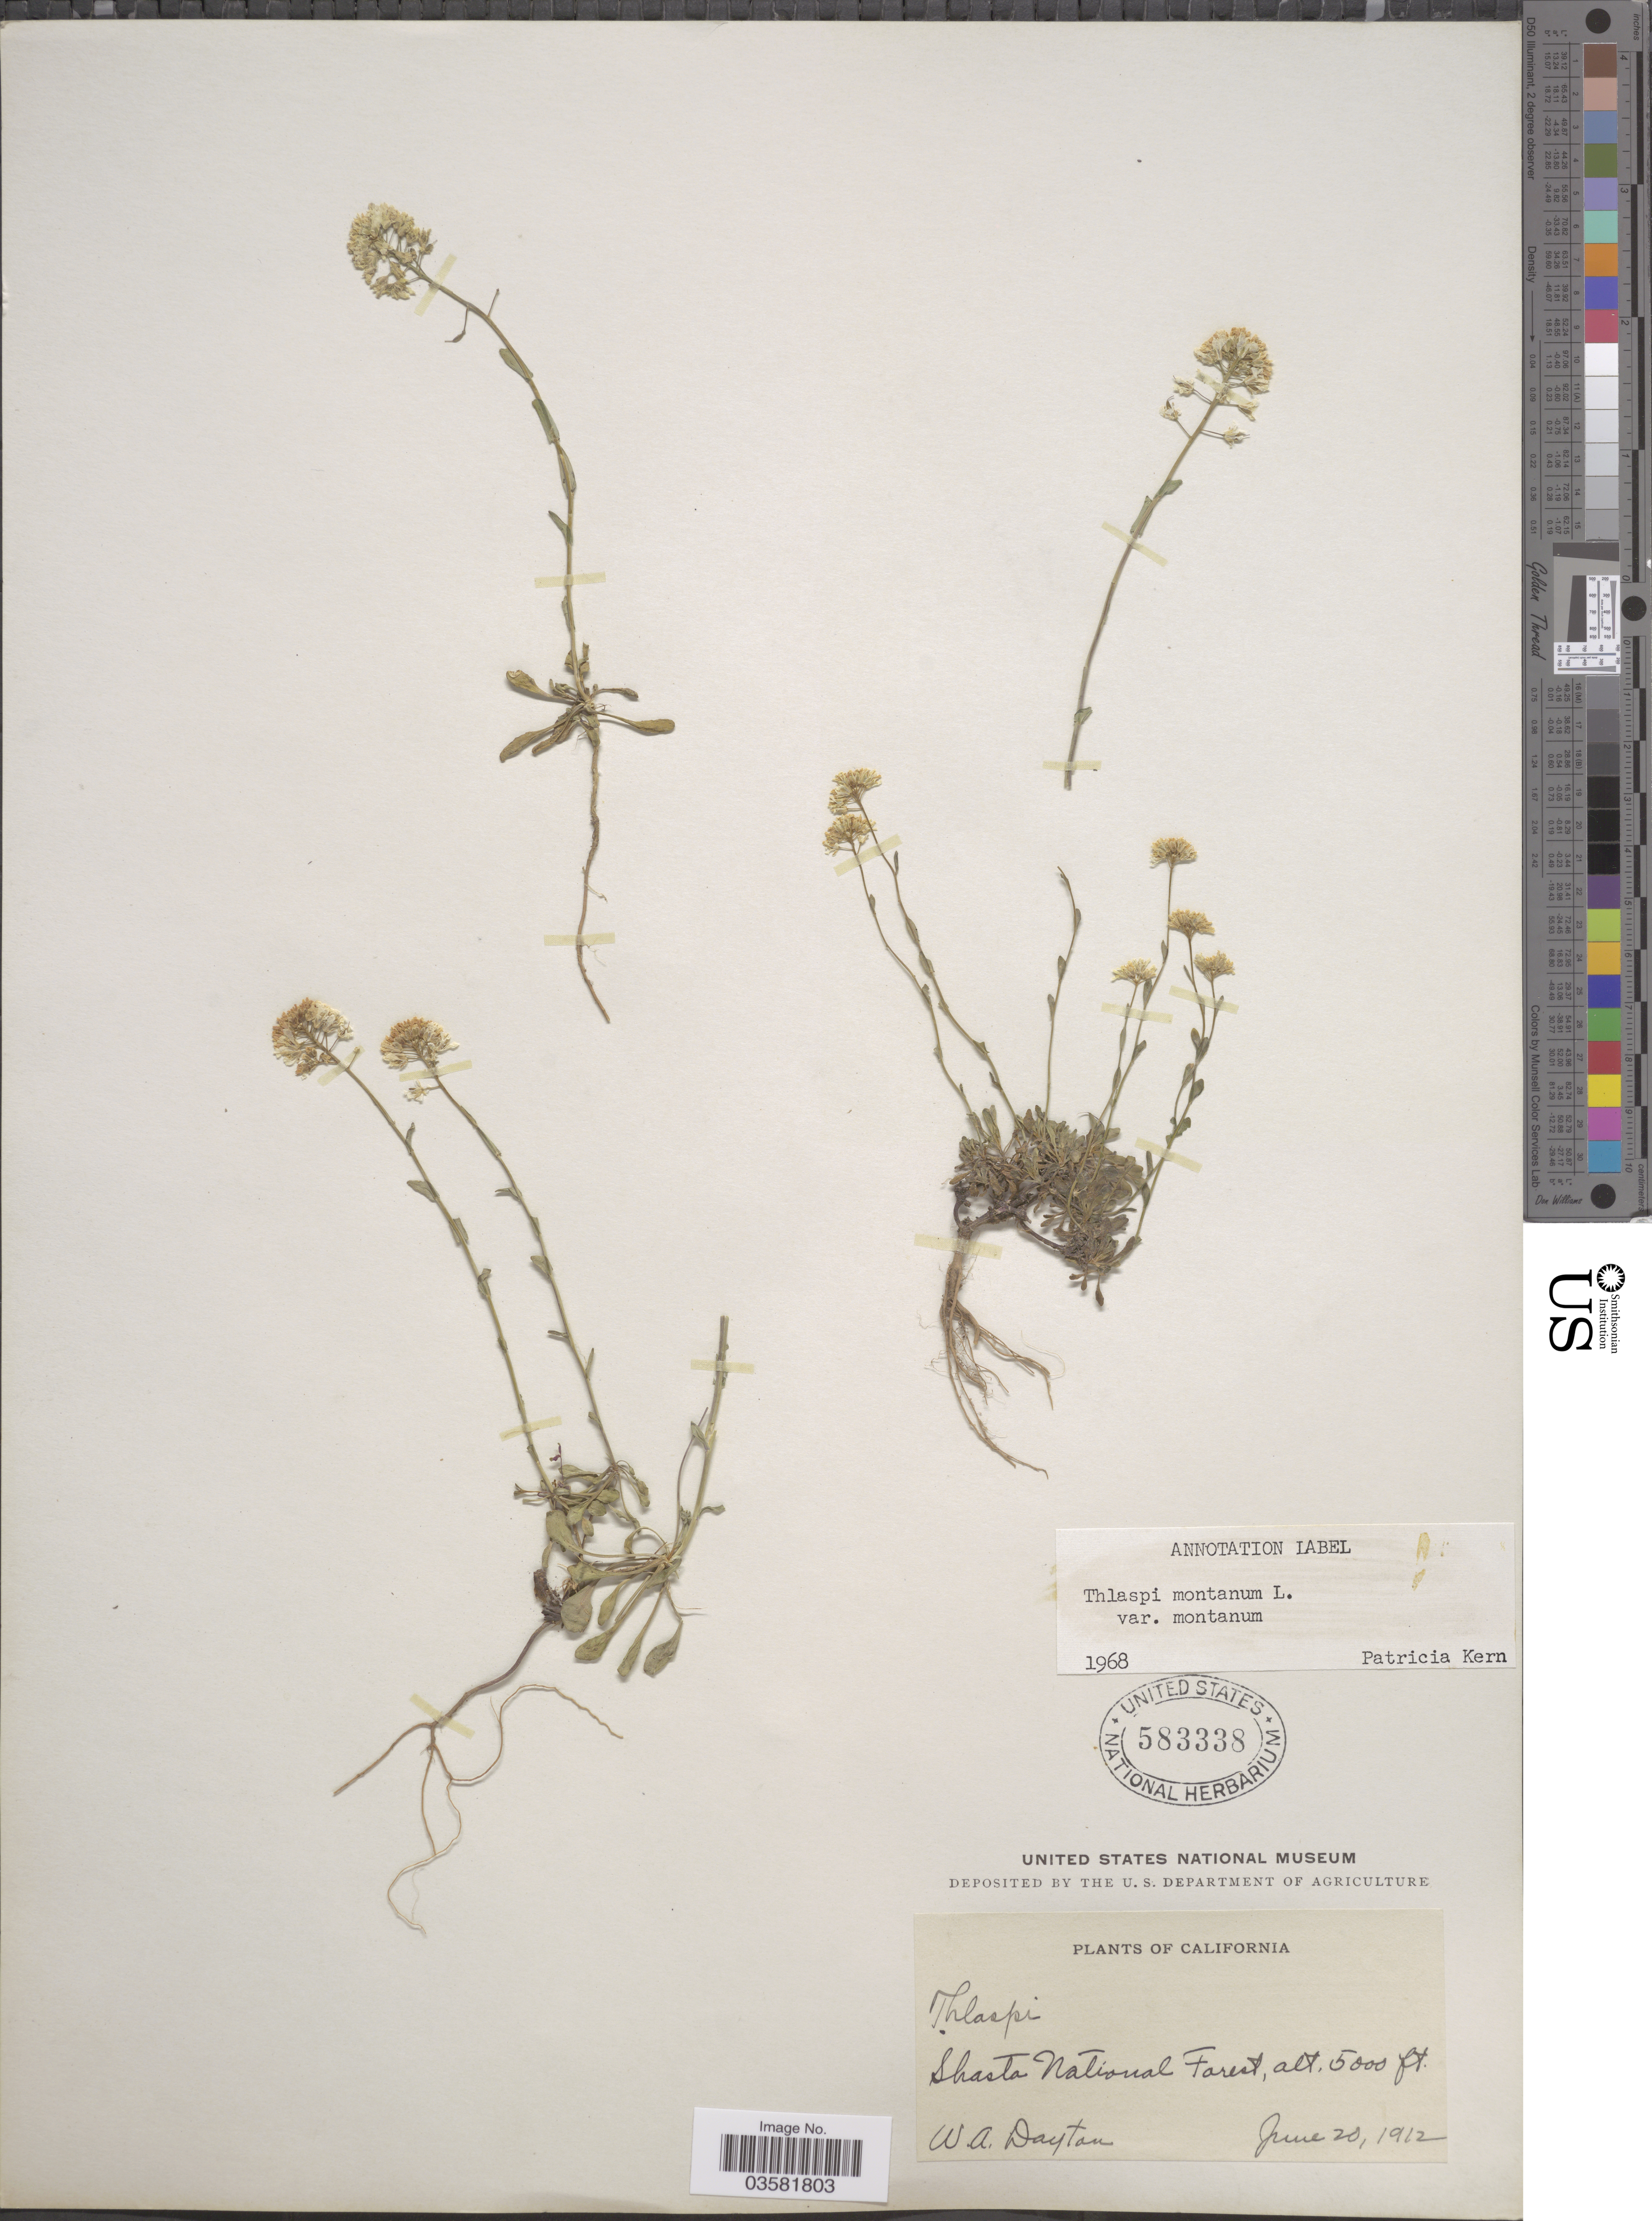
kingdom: Plantae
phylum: Tracheophyta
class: Magnoliopsida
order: Brassicales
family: Brassicaceae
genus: Thlaspi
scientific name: Thlaspi montanum var. montanum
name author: L.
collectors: W. Dayton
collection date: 1912-06-20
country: United States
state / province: California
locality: Shasta National Forest.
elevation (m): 1524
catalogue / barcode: US 583338